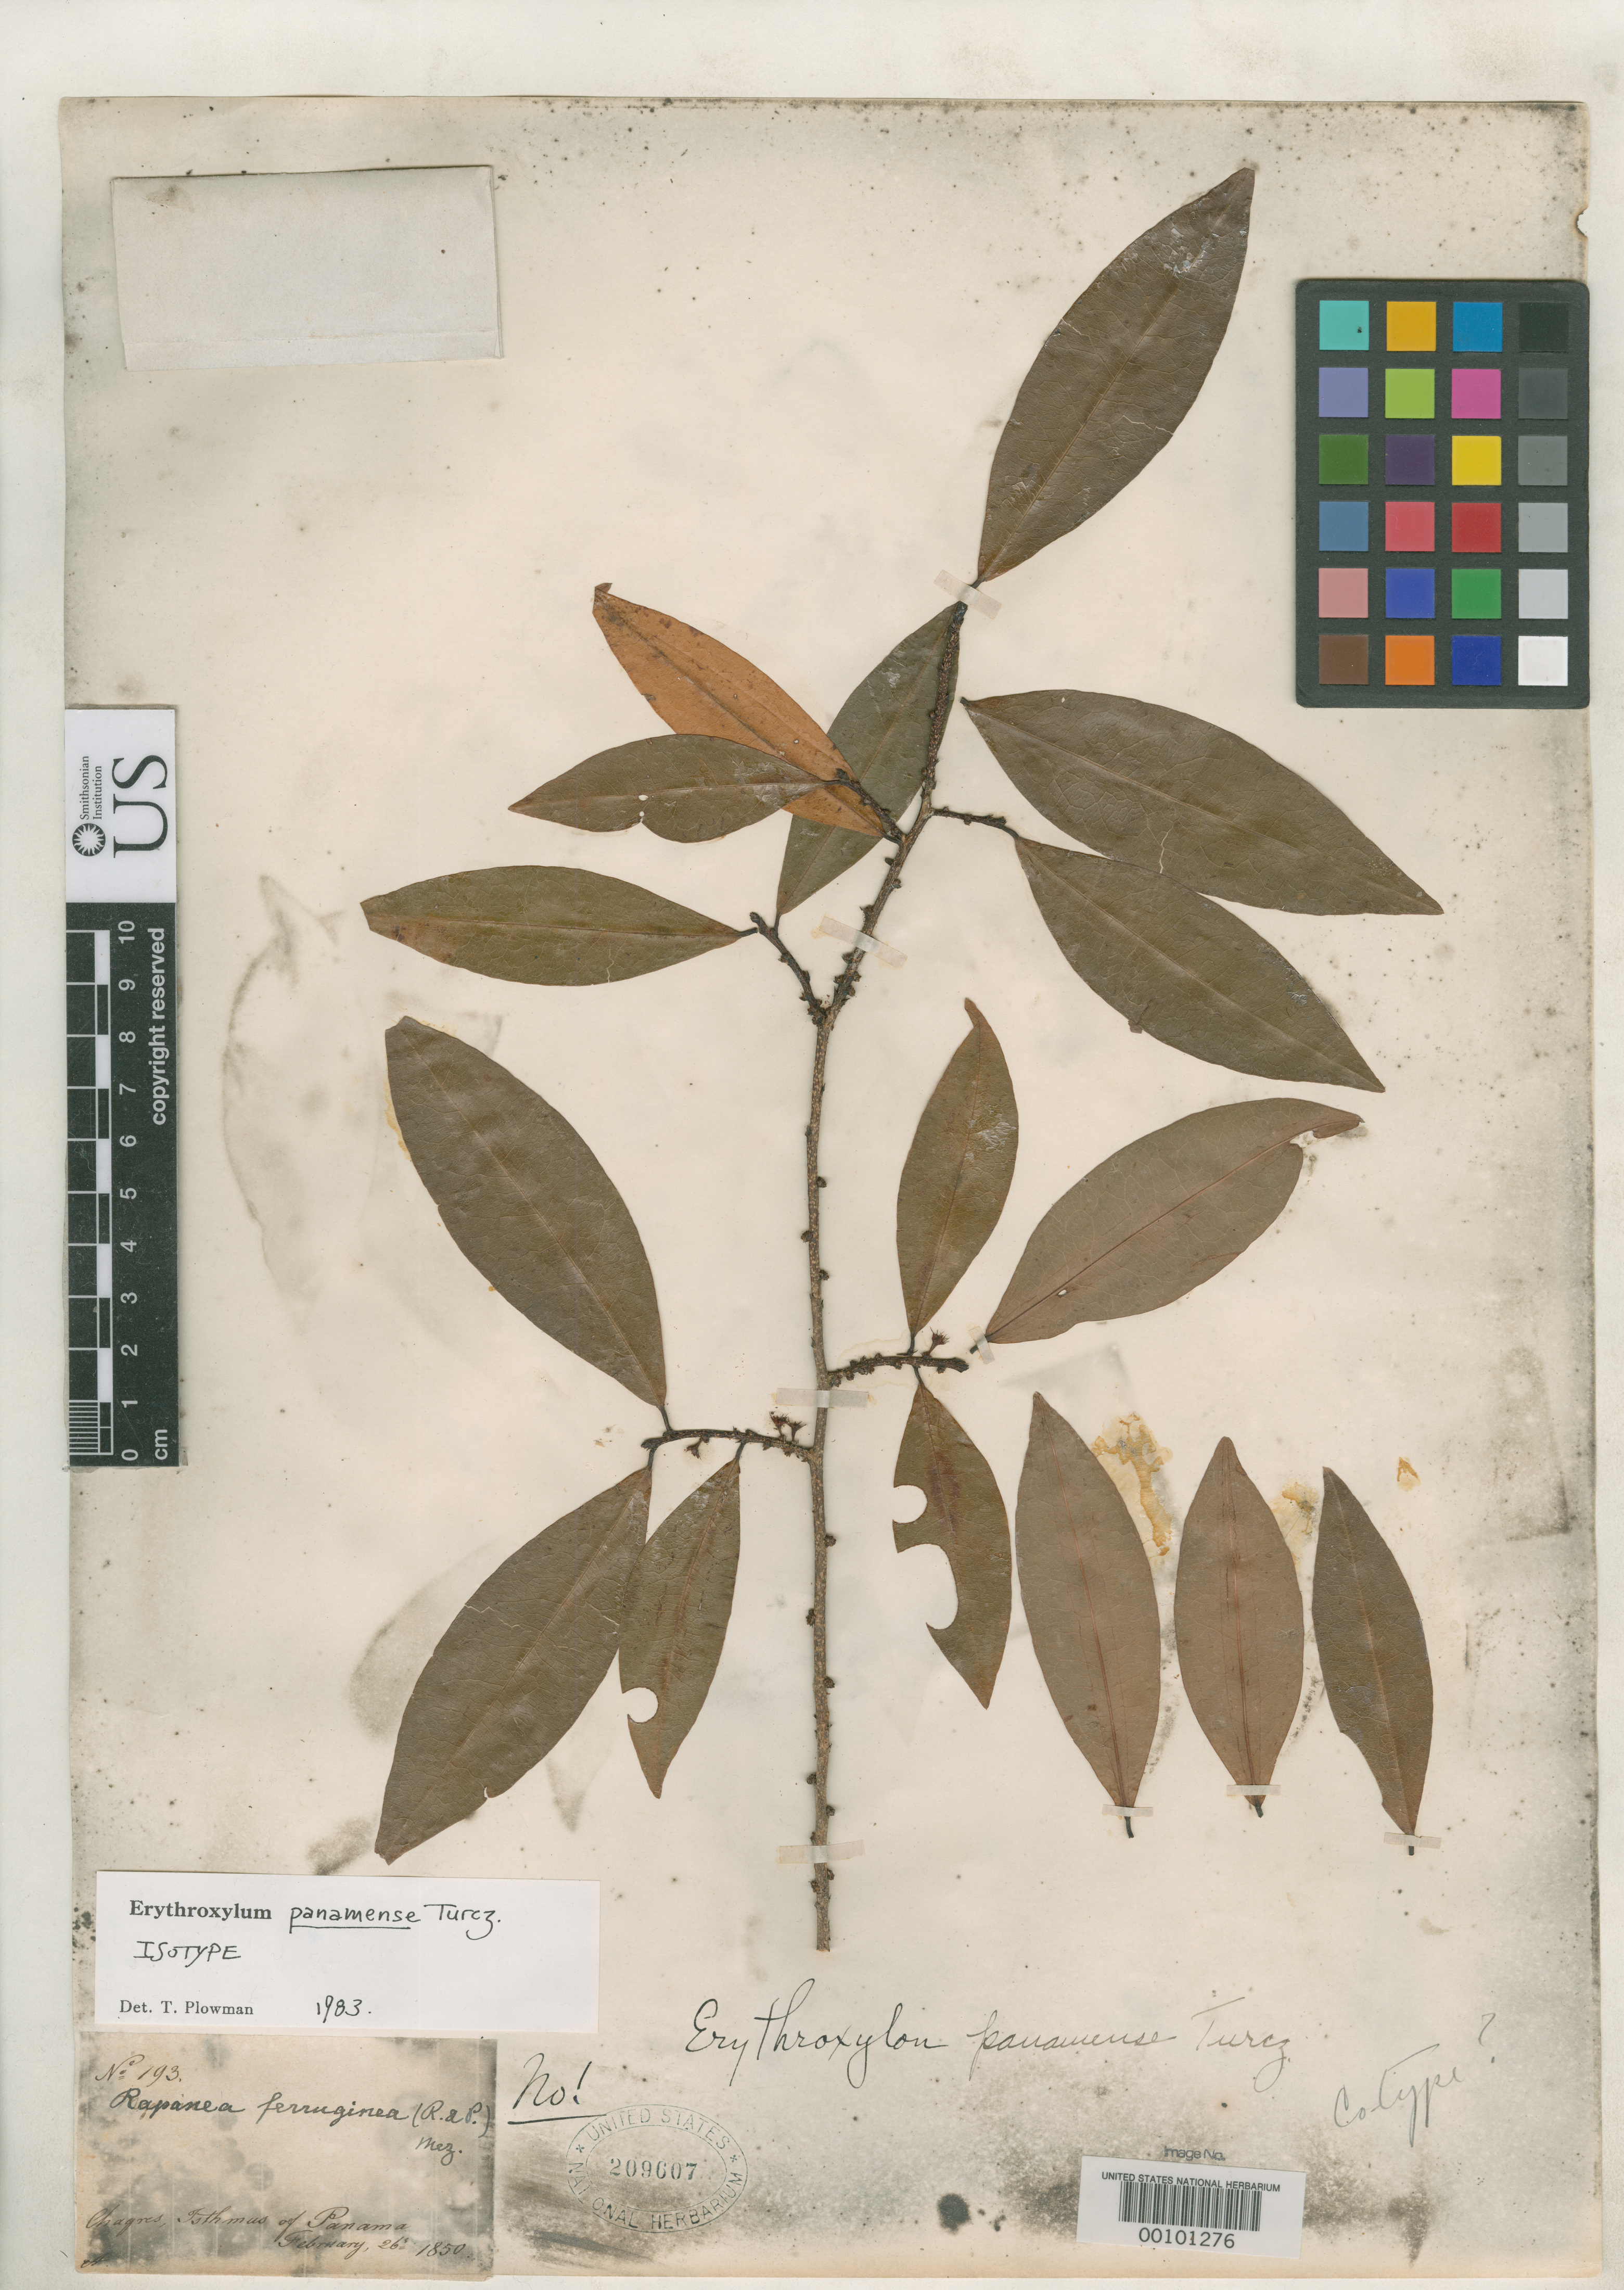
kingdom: Plantae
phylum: Tracheophyta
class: Magnoliopsida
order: Malpighiales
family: Erythroxylaceae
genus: Erythroxylum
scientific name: Erythroxylum panamense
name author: Turcz.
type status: Type Collection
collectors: A. Fendler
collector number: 193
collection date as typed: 26 May 1850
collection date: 1850-05-26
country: Panama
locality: Chargres, Isthmus of Panama.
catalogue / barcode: US 209607